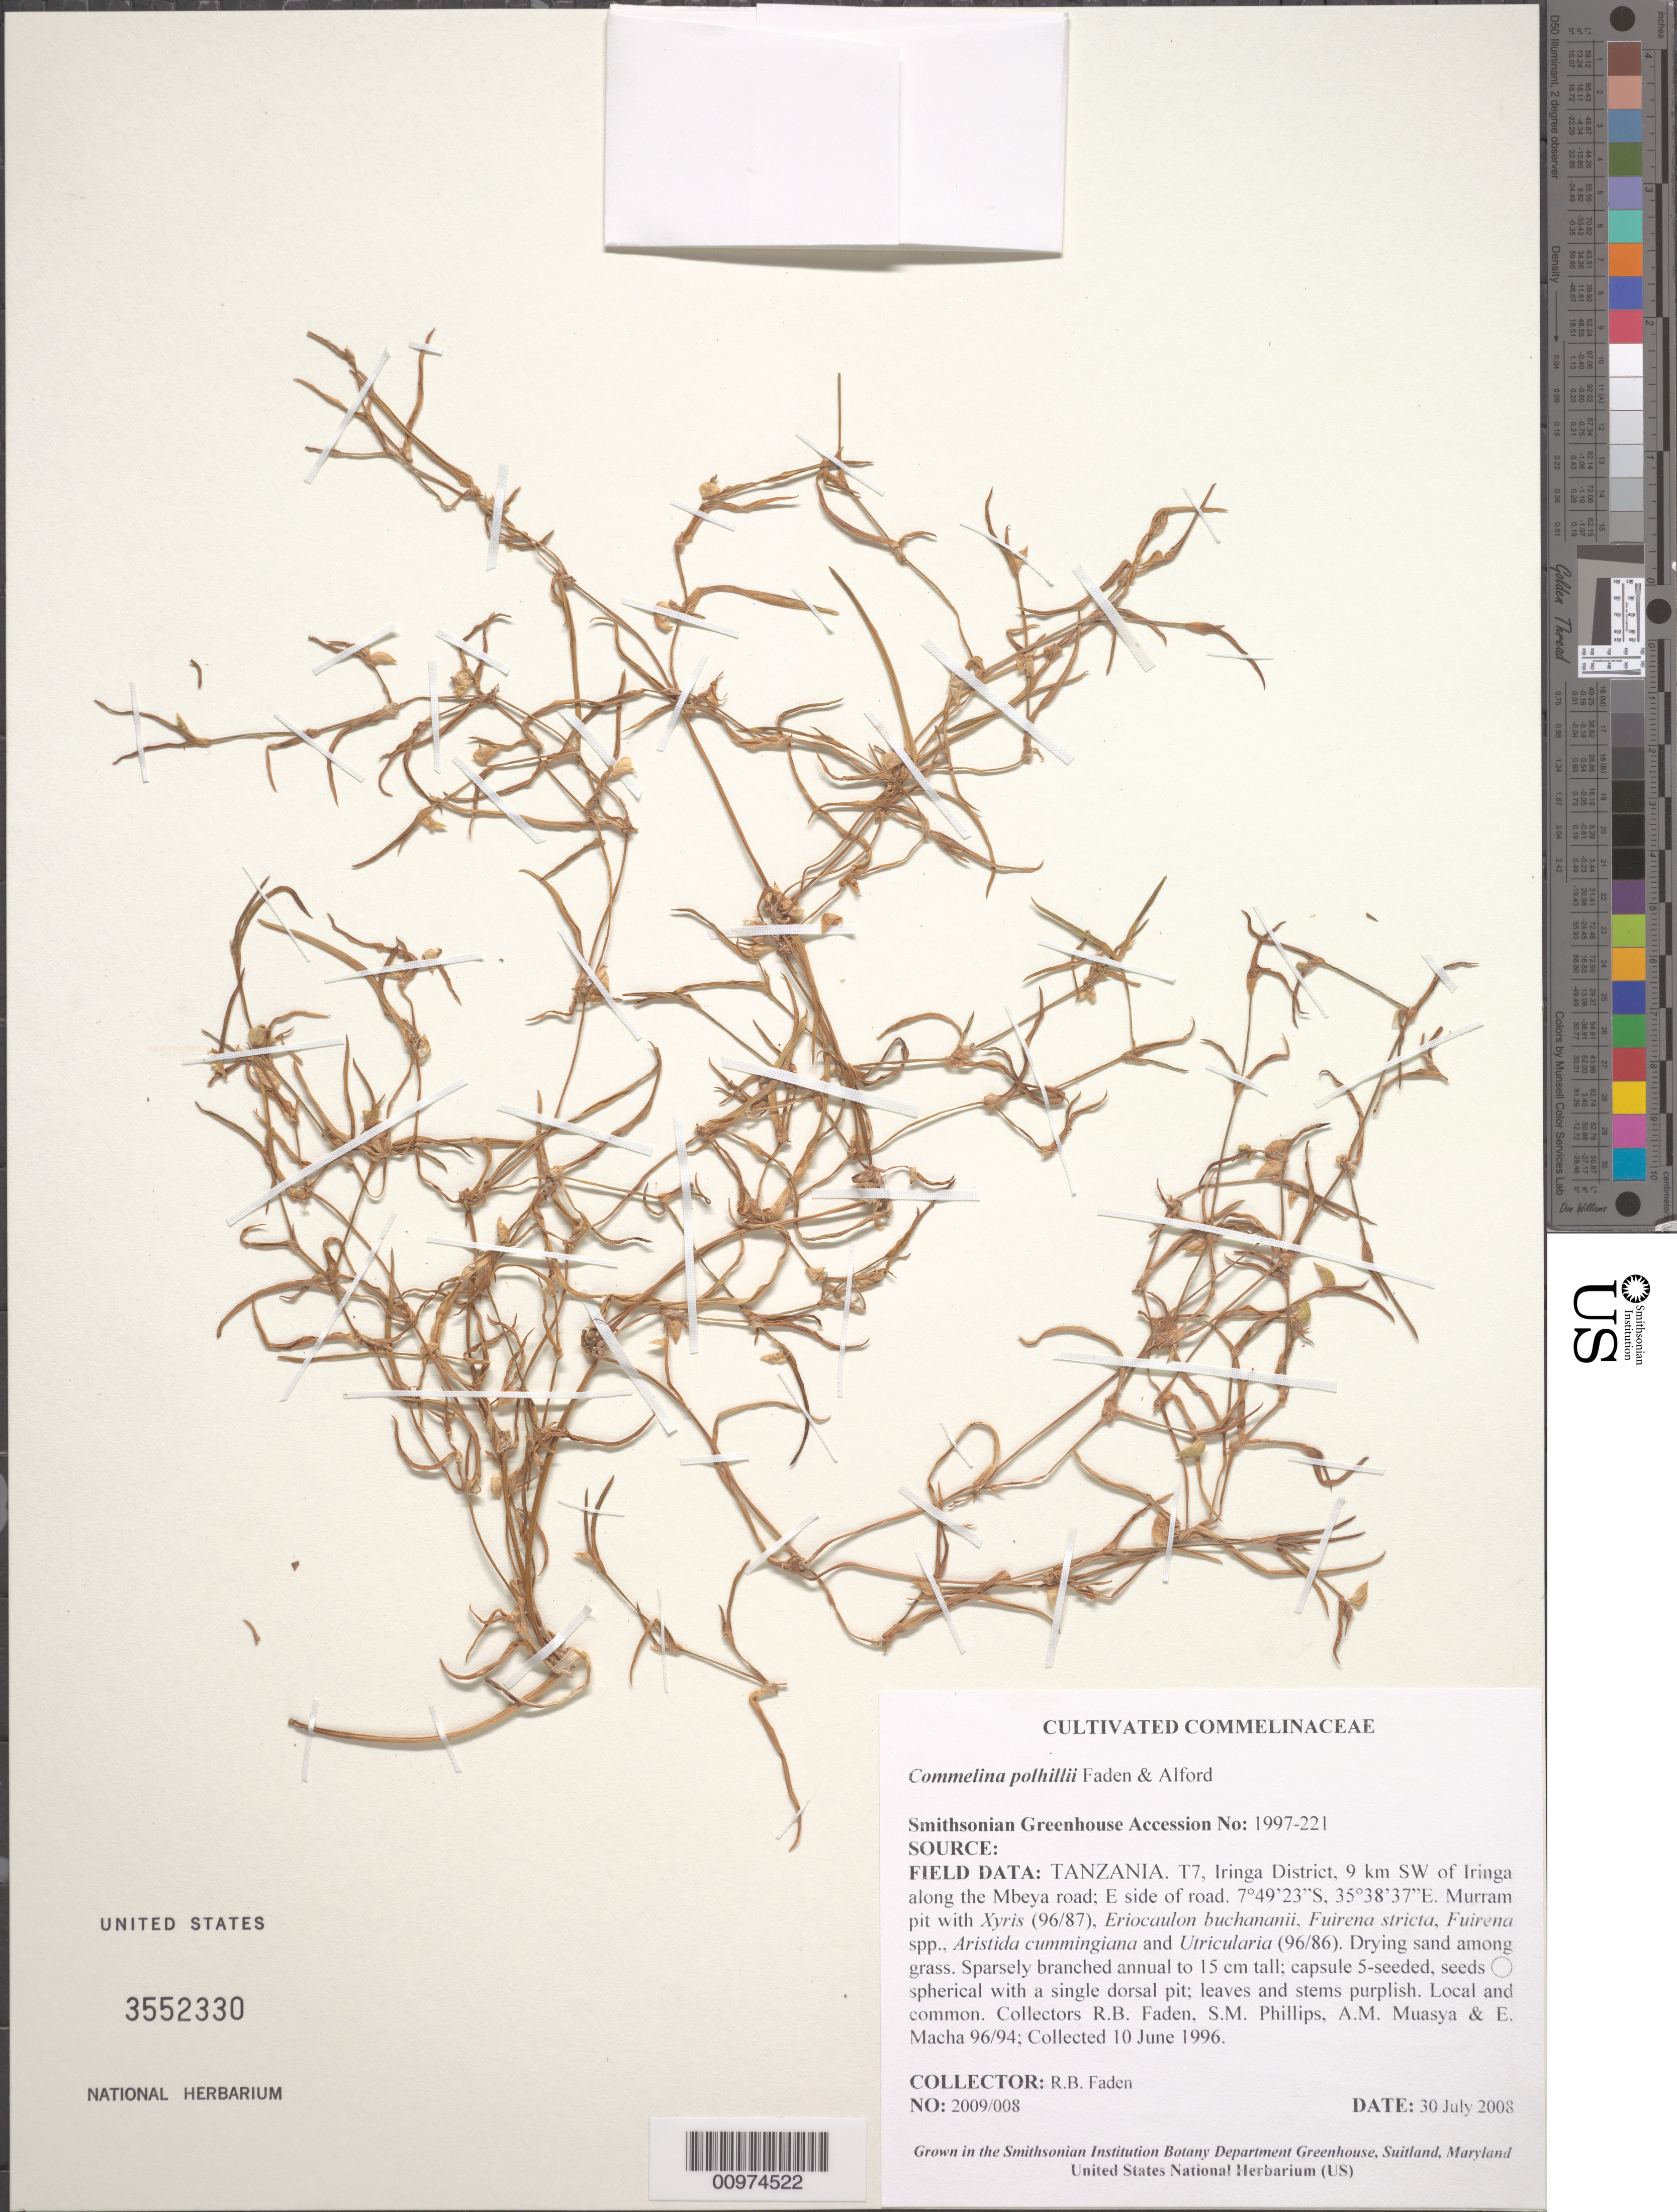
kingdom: Plantae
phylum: Tracheophyta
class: Liliopsida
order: Commelinales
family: Commelinaceae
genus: Commelina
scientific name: Commelina polhillii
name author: Faden & M.H. Alford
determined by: Faden, Robert B., (US), Smithsonian Institution - National Museum of Natural History (UNITED STATES)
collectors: R. B. Faden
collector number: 2009/008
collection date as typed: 30 Jul 2008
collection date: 2008-07-30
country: Thailand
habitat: Murram pit with Xyris (96/87), Eriocaulon buchananii, Fuirena stricta, Fuirena spp., Aristida cummingiana and Utricularia (96/86). Drying sand among grass.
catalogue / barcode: US 3552330